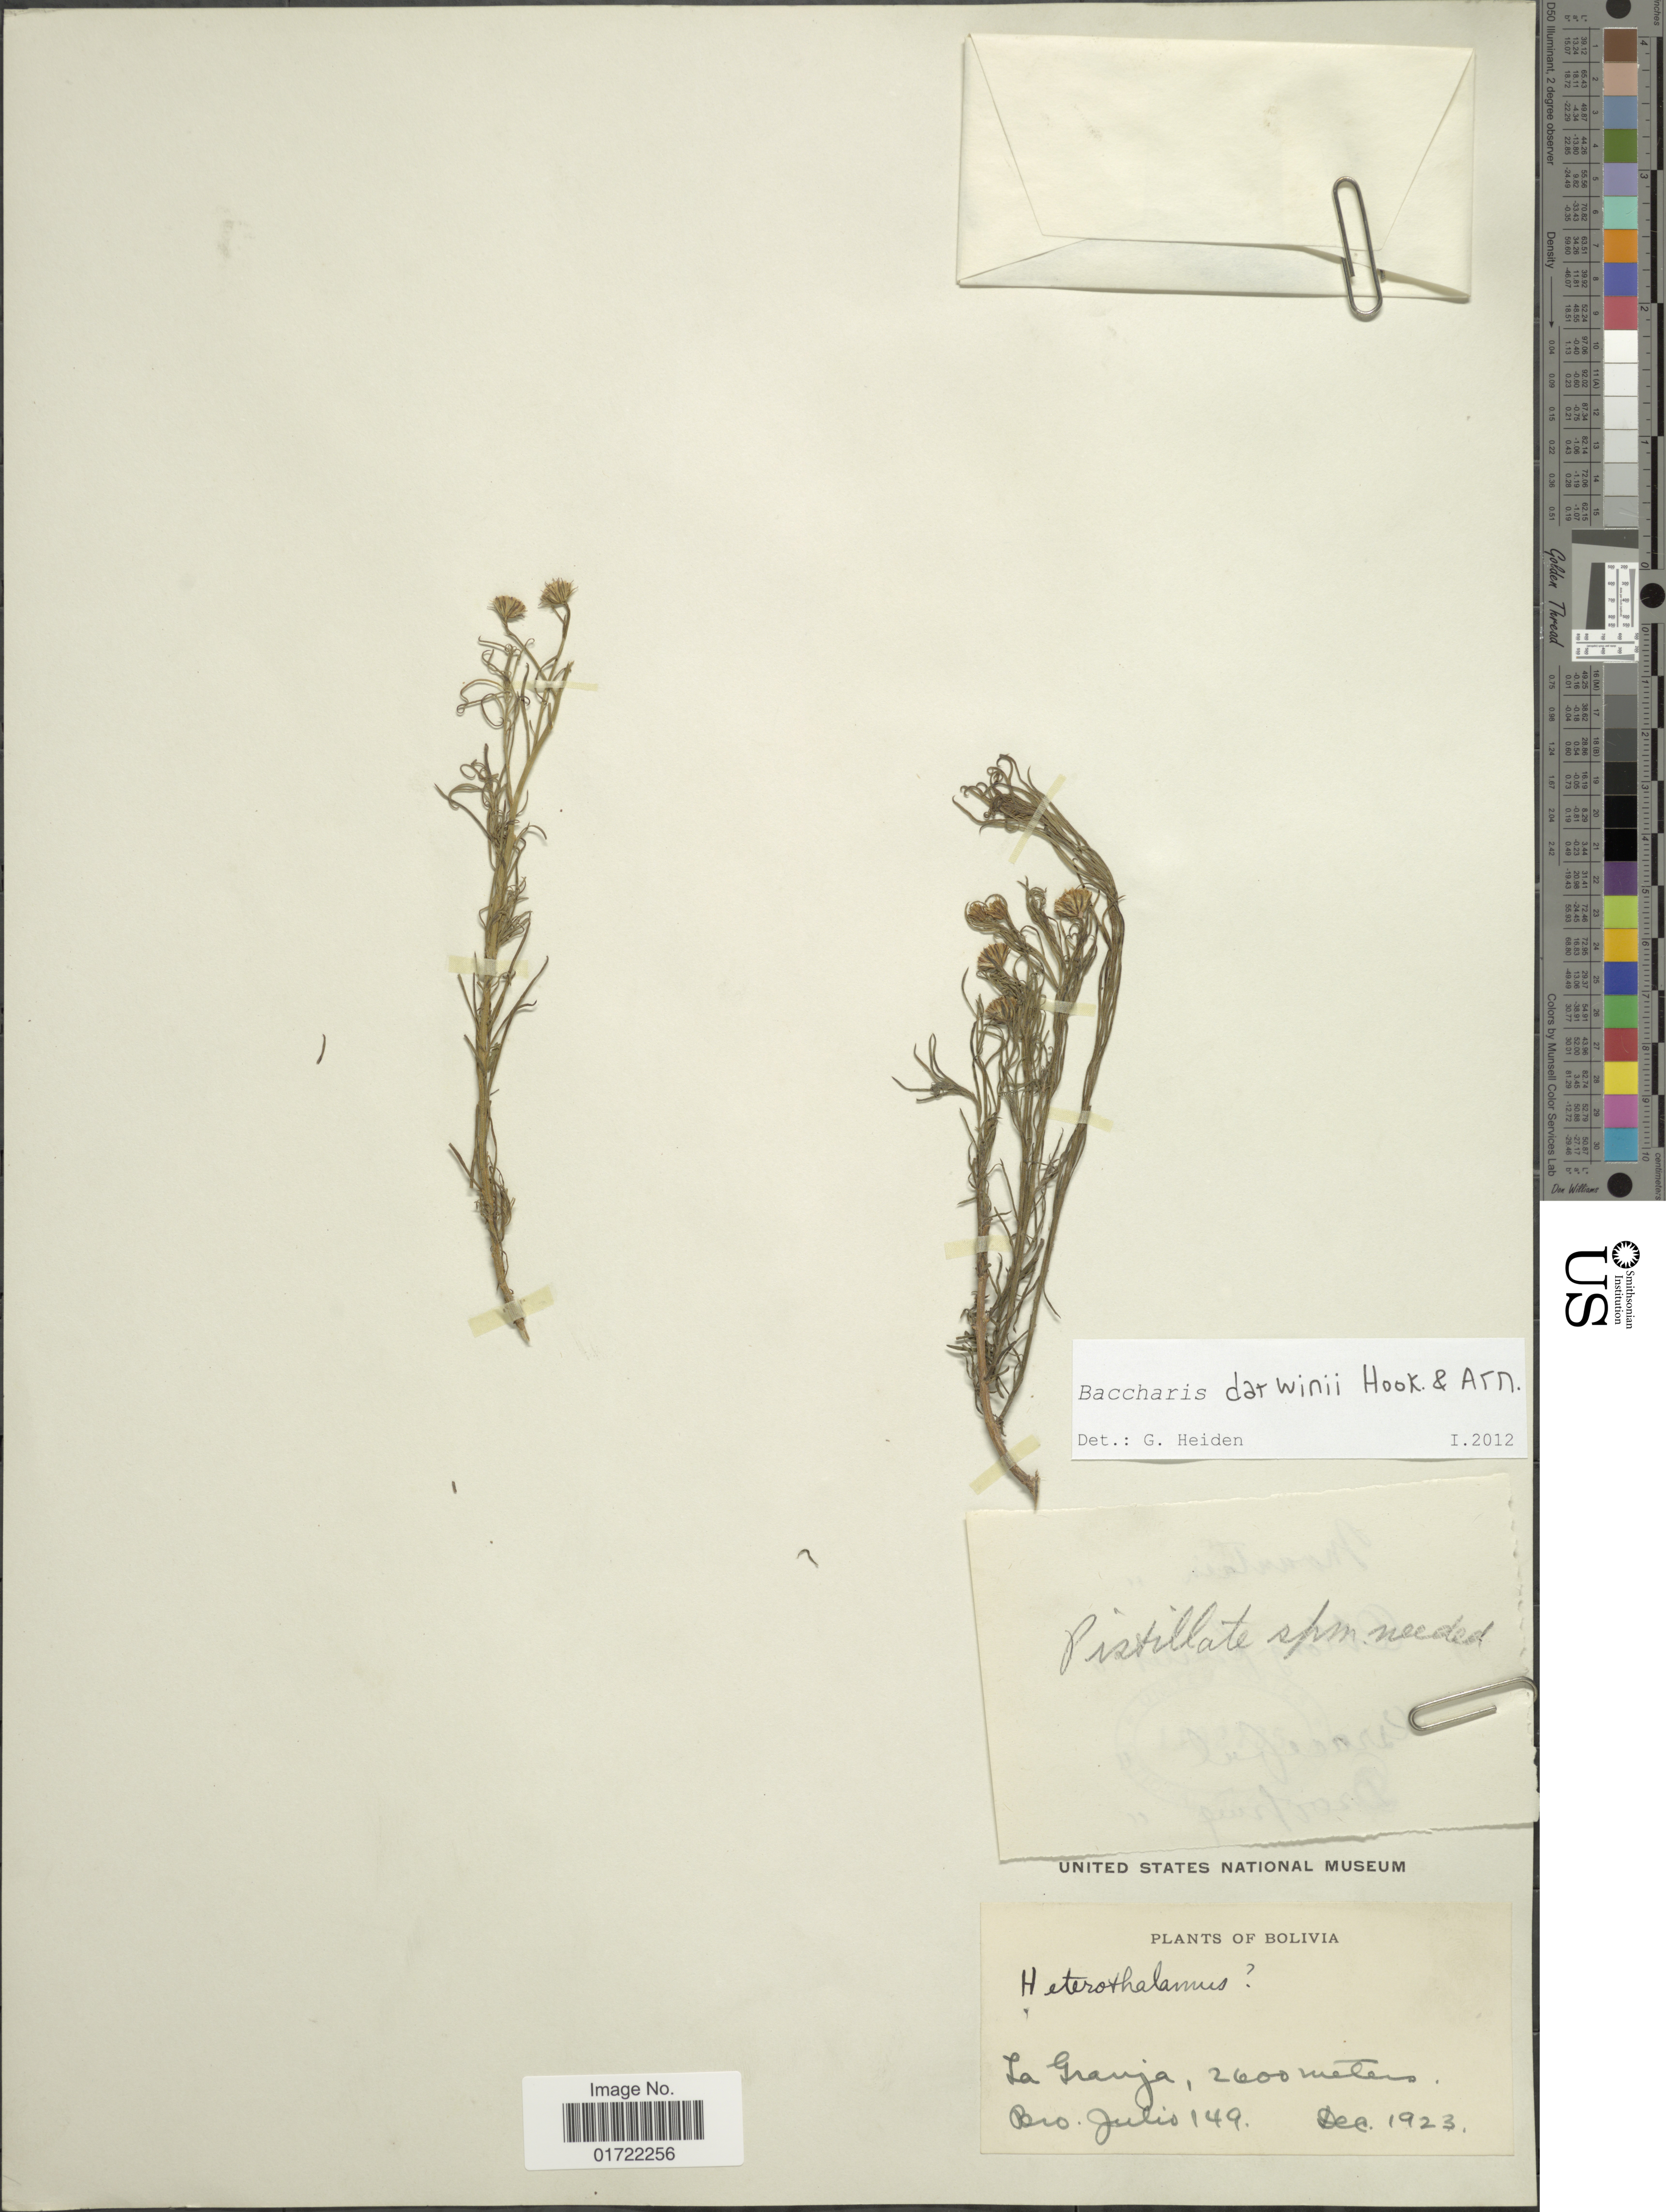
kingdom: Plantae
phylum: Tracheophyta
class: Magnoliopsida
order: Asterales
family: Asteraceae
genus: Baccharis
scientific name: Baccharis darwinii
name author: Hook. & Arn.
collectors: Bro. Julio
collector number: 149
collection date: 1923-12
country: Bolivia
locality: La Granja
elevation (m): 2600